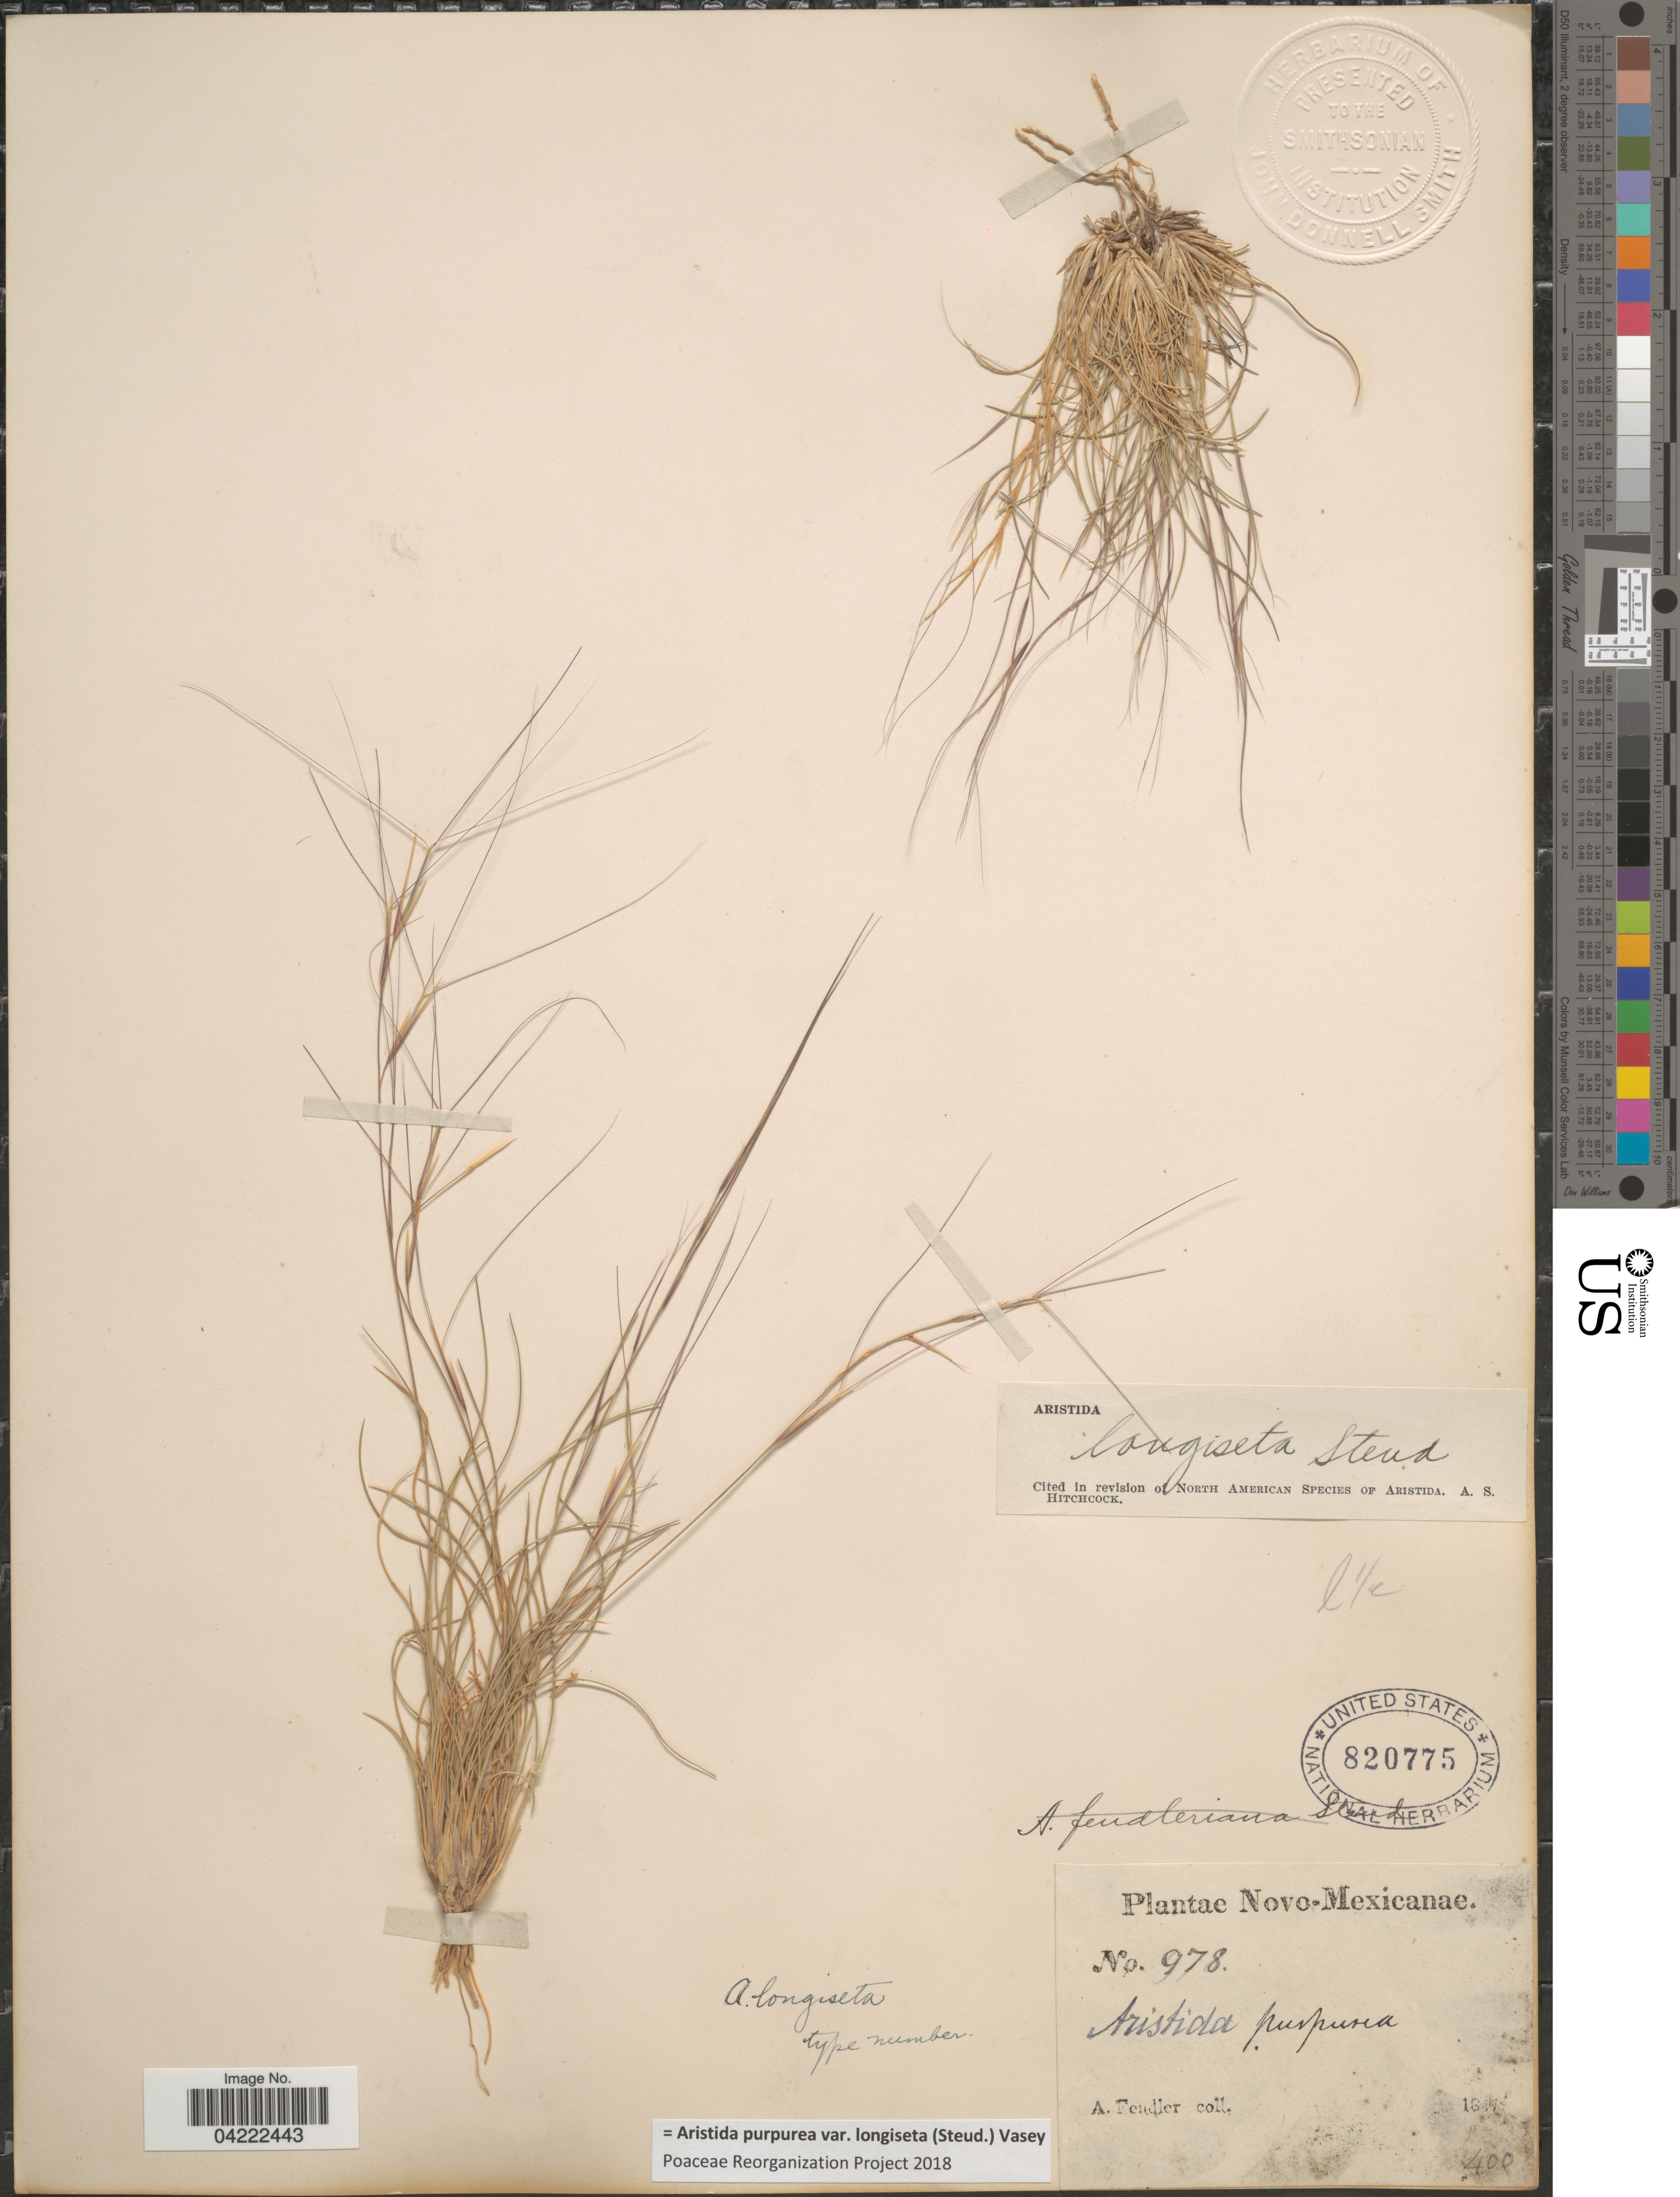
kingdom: Plantae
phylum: Tracheophyta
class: Liliopsida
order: Poales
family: Poaceae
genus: Aristida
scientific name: Aristida purpurea var. longiseta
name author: (Steud.) Vasey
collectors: A. Fendler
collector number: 978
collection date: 1847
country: United States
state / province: New Mexico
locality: Novo-Mexicanae.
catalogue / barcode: US 820775